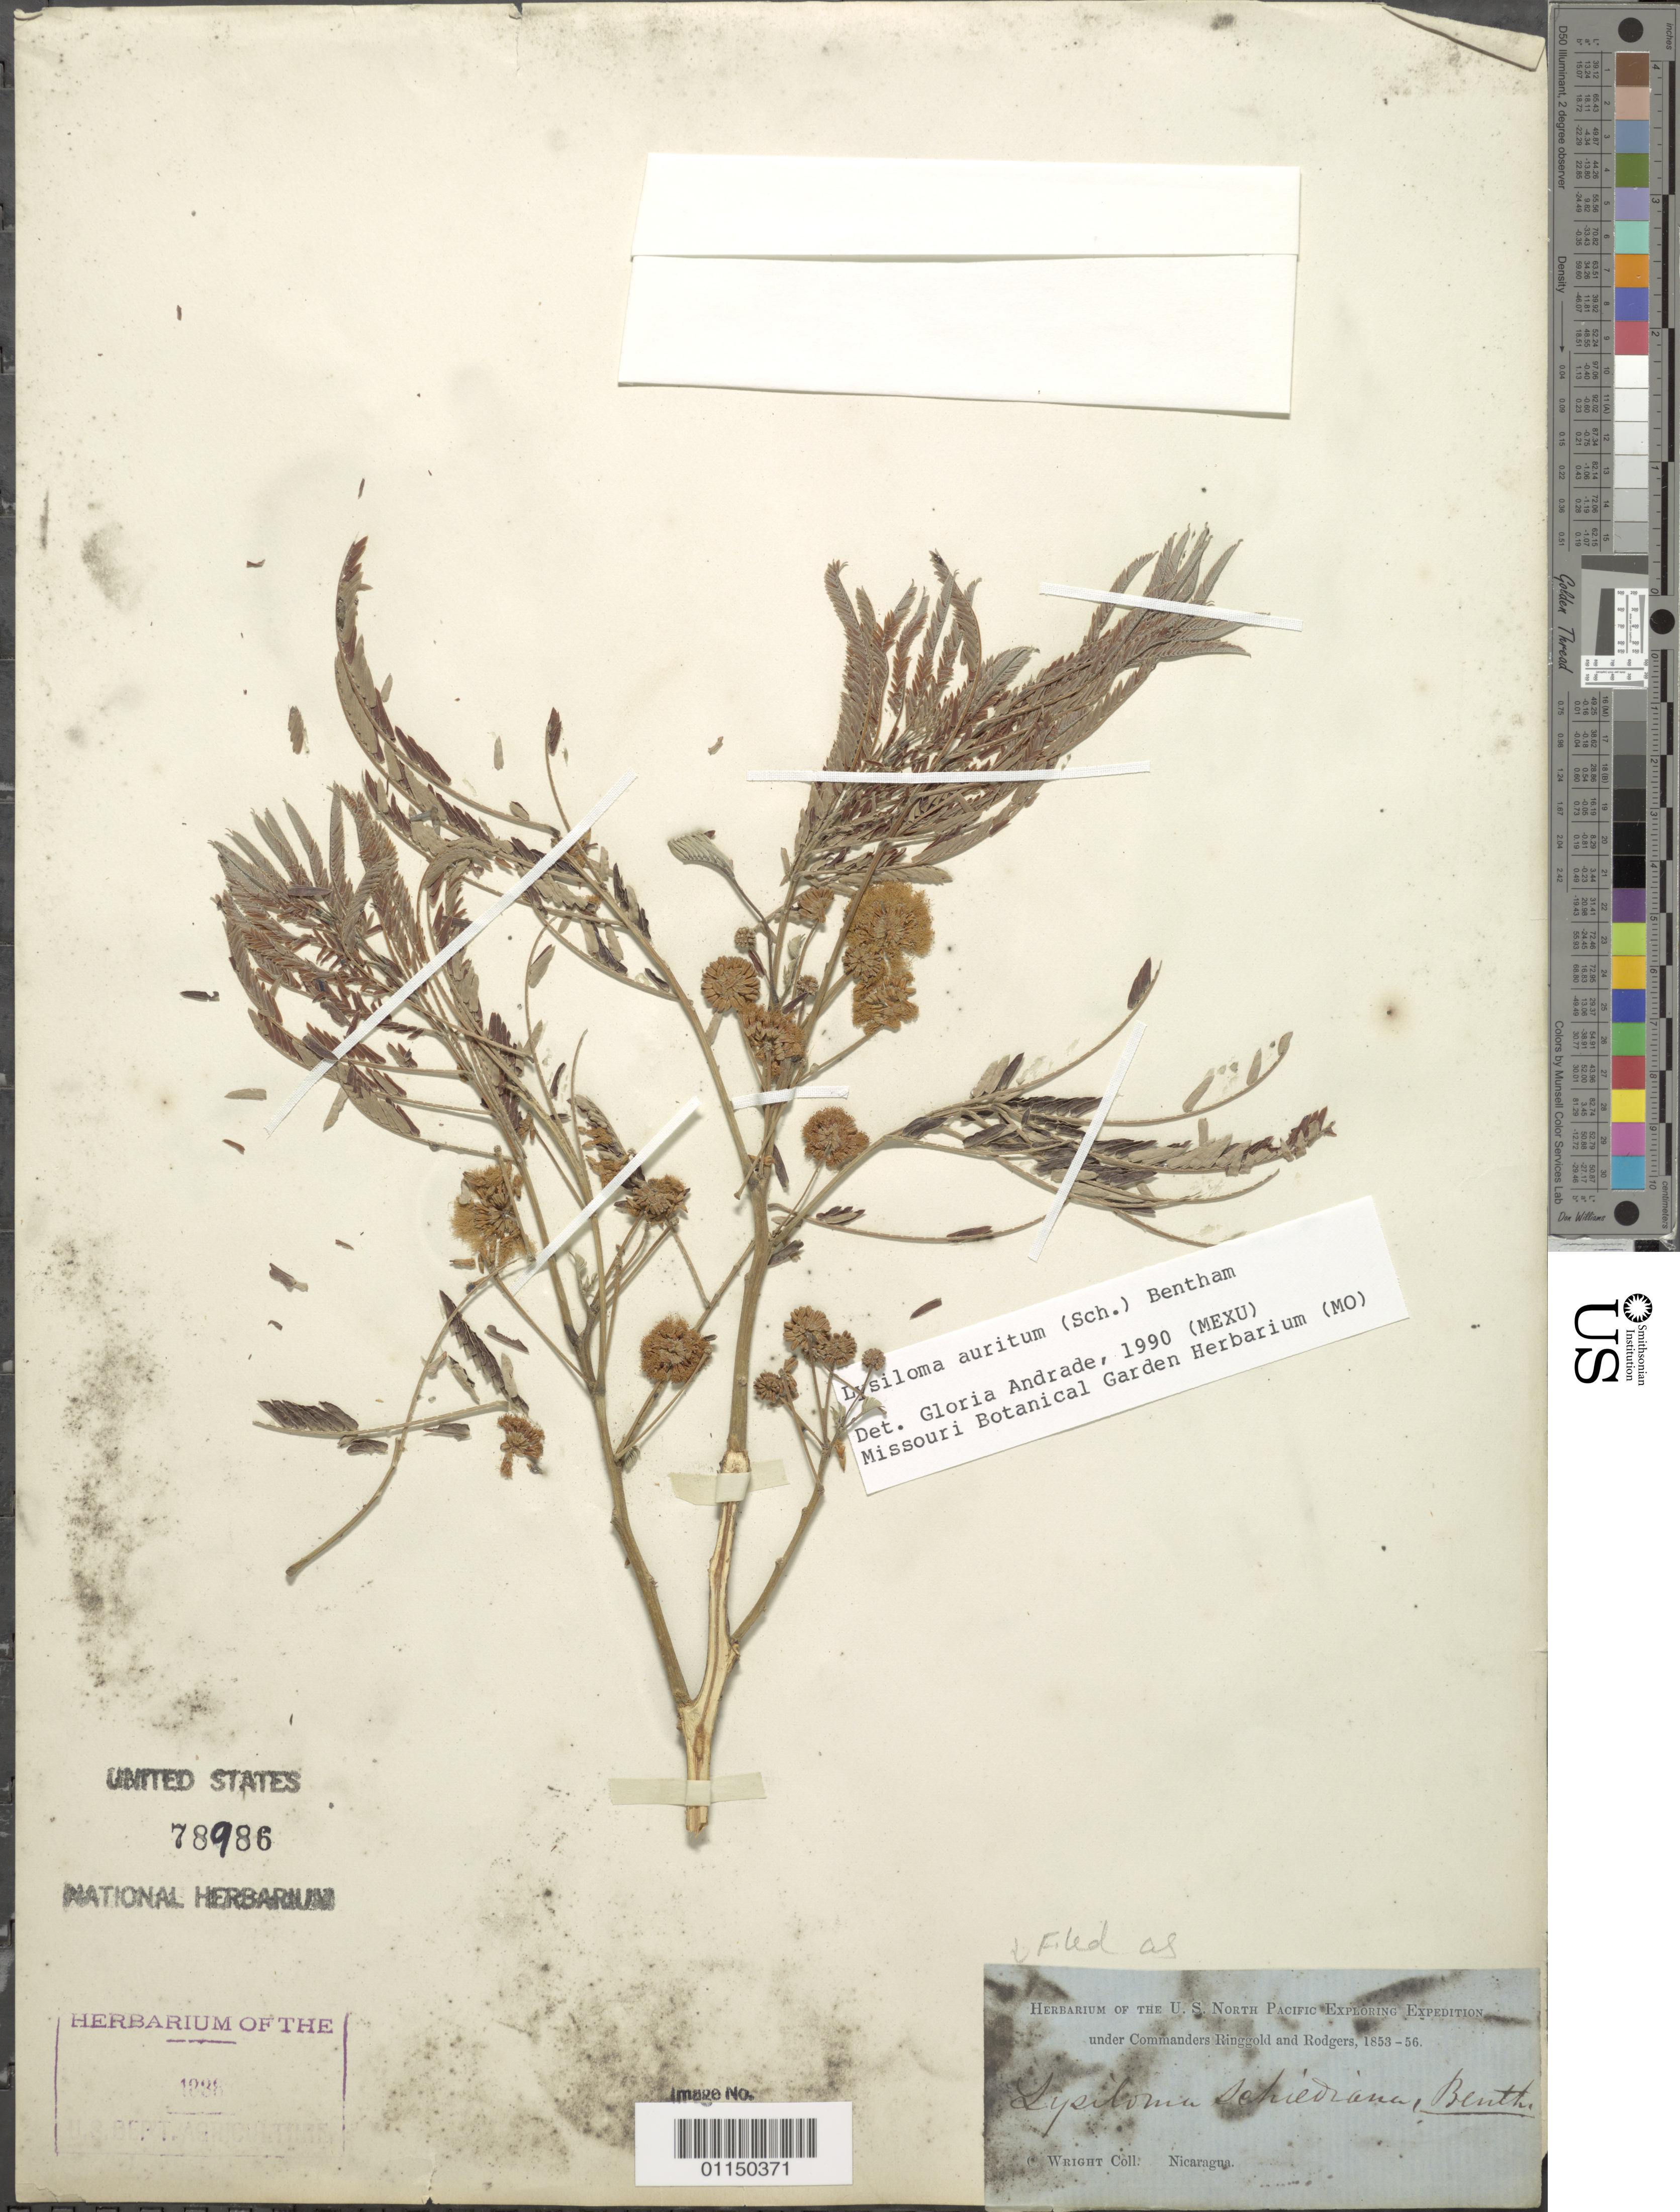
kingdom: Plantae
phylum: Tracheophyta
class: Magnoliopsida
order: Fabales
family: Fabaceae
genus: Lysiloma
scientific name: Lysiloma schiedeanum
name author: Benth.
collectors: C. Wright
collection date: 1853/1856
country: Nicaragua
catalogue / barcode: US 78986